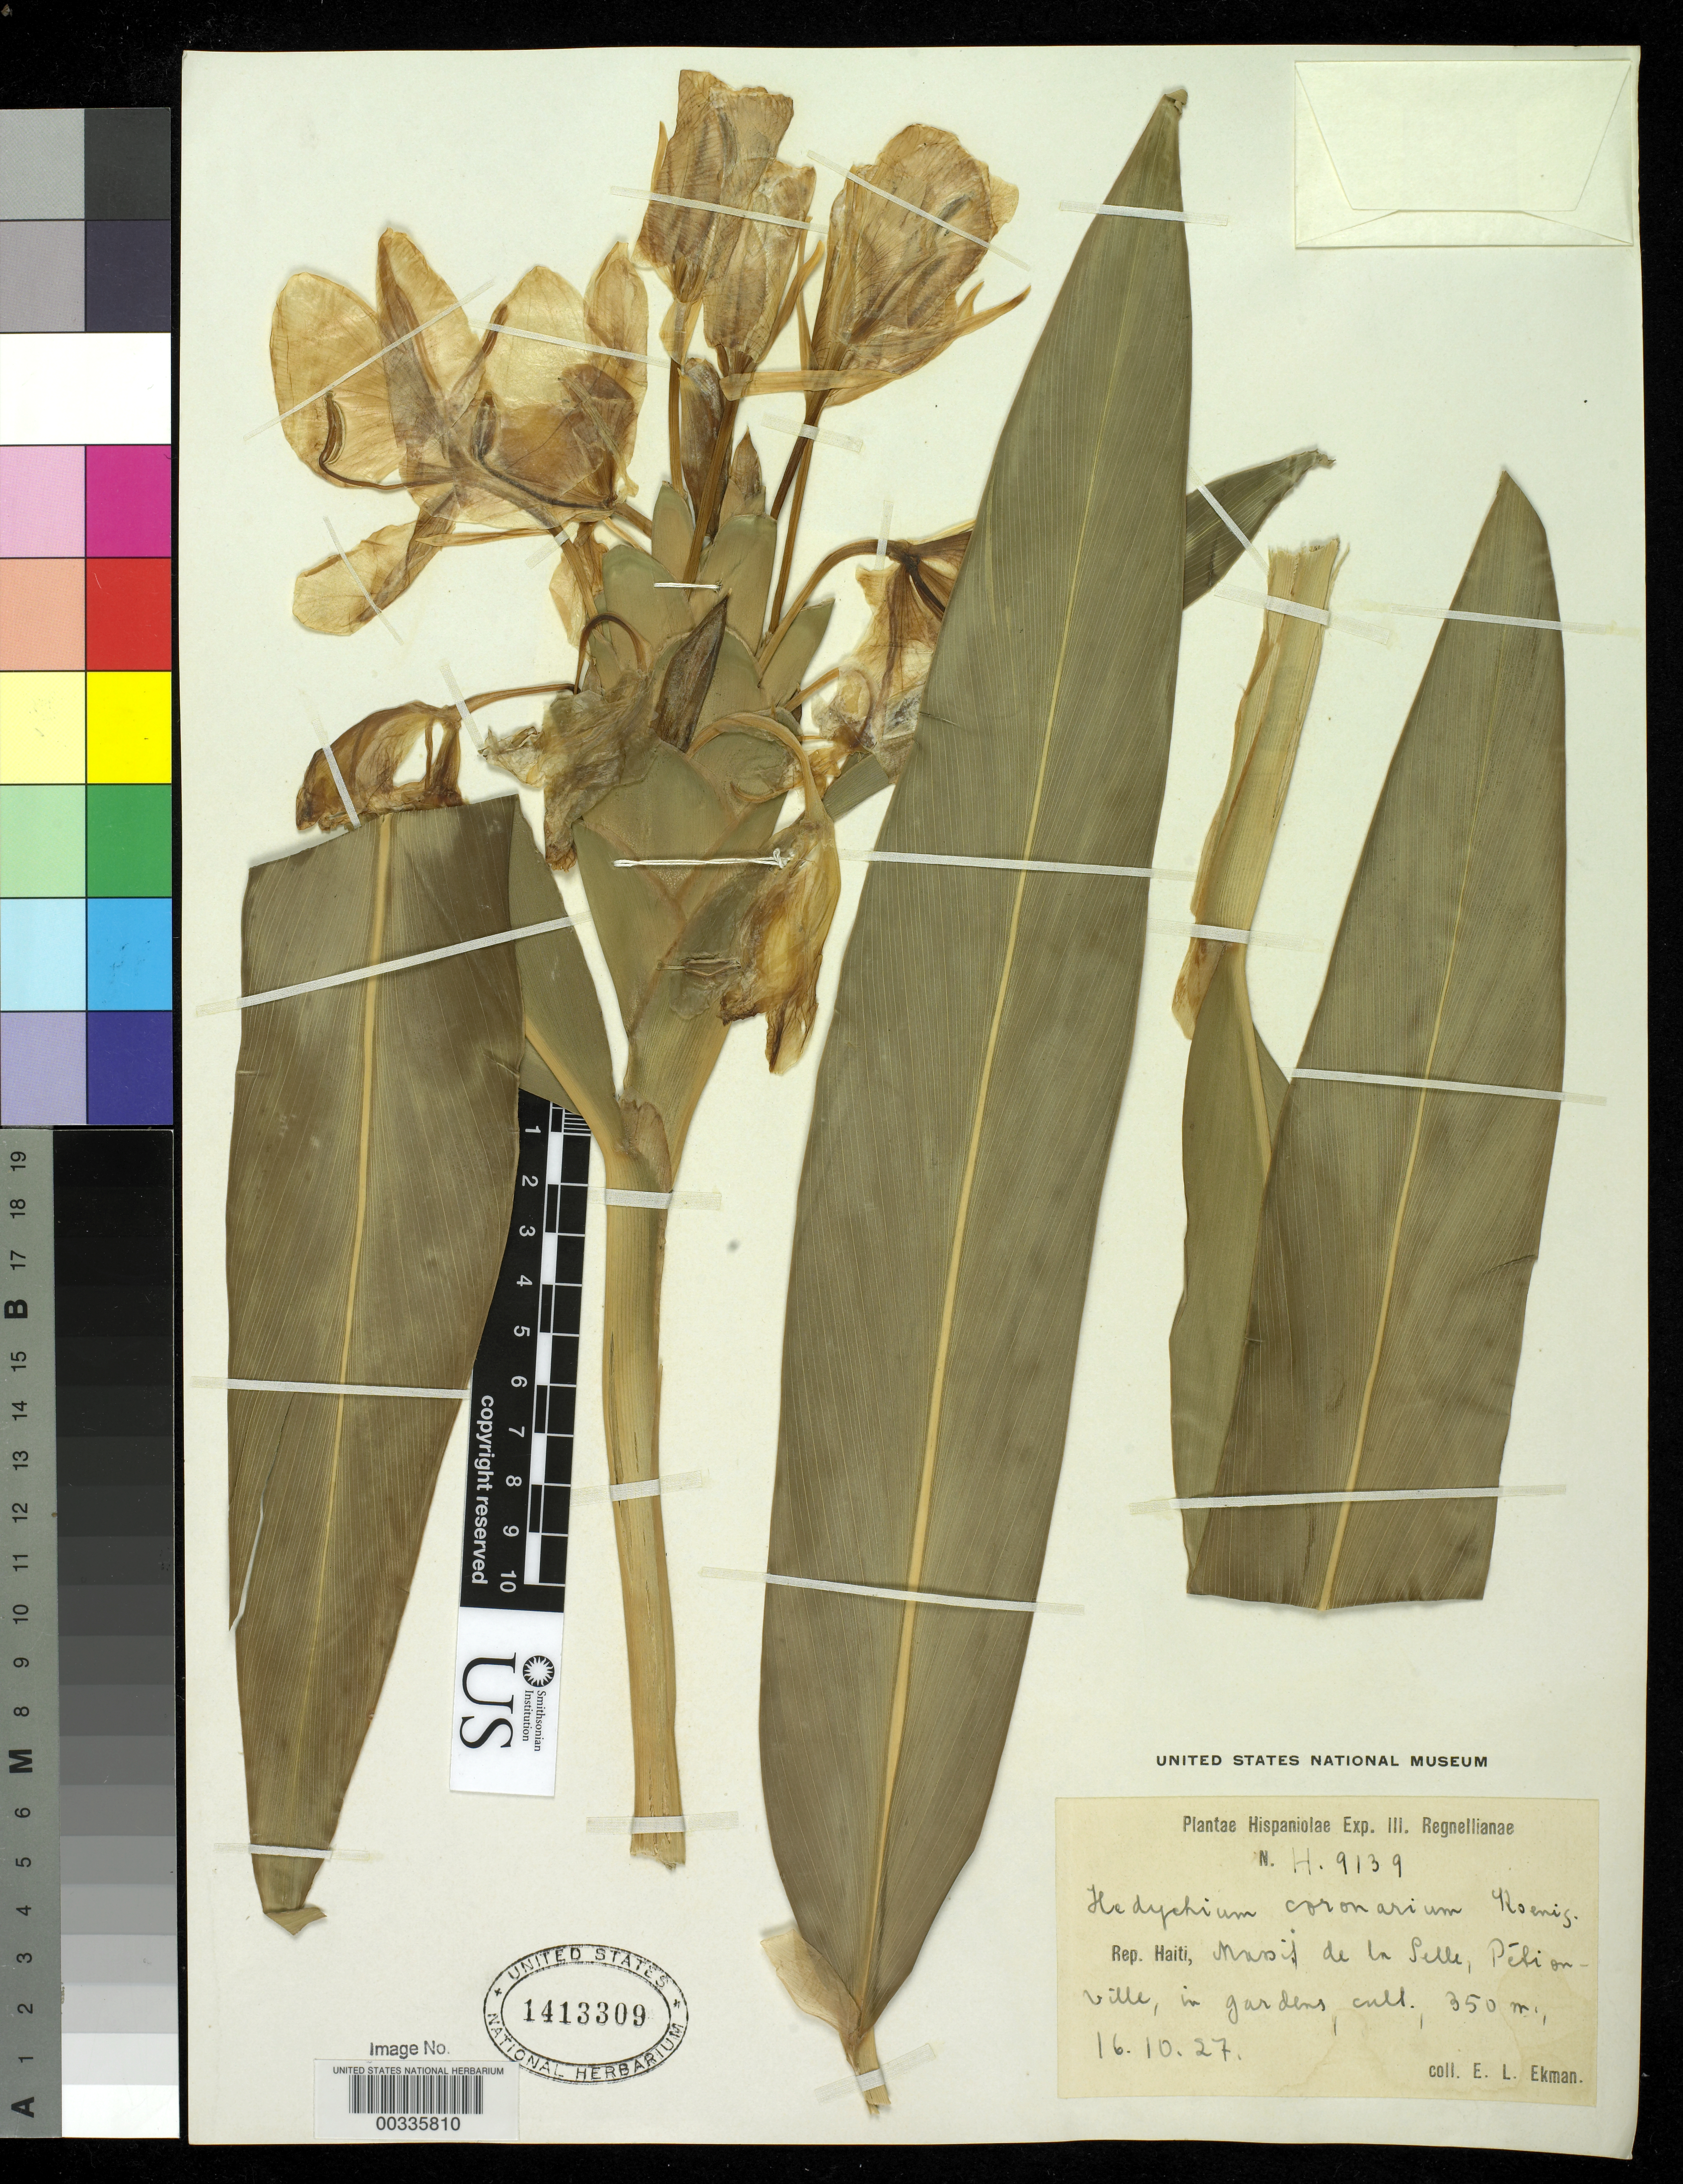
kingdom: Plantae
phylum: Tracheophyta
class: Liliopsida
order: Zingiberales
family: Zingiberaceae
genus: Hedychium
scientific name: Hedychium coronarium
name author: J. Koenig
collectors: E. L. Ekman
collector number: H9139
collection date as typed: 16 Oct 1927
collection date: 1927-10-16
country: Haiti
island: Hispaniola Island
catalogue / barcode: US 1413309